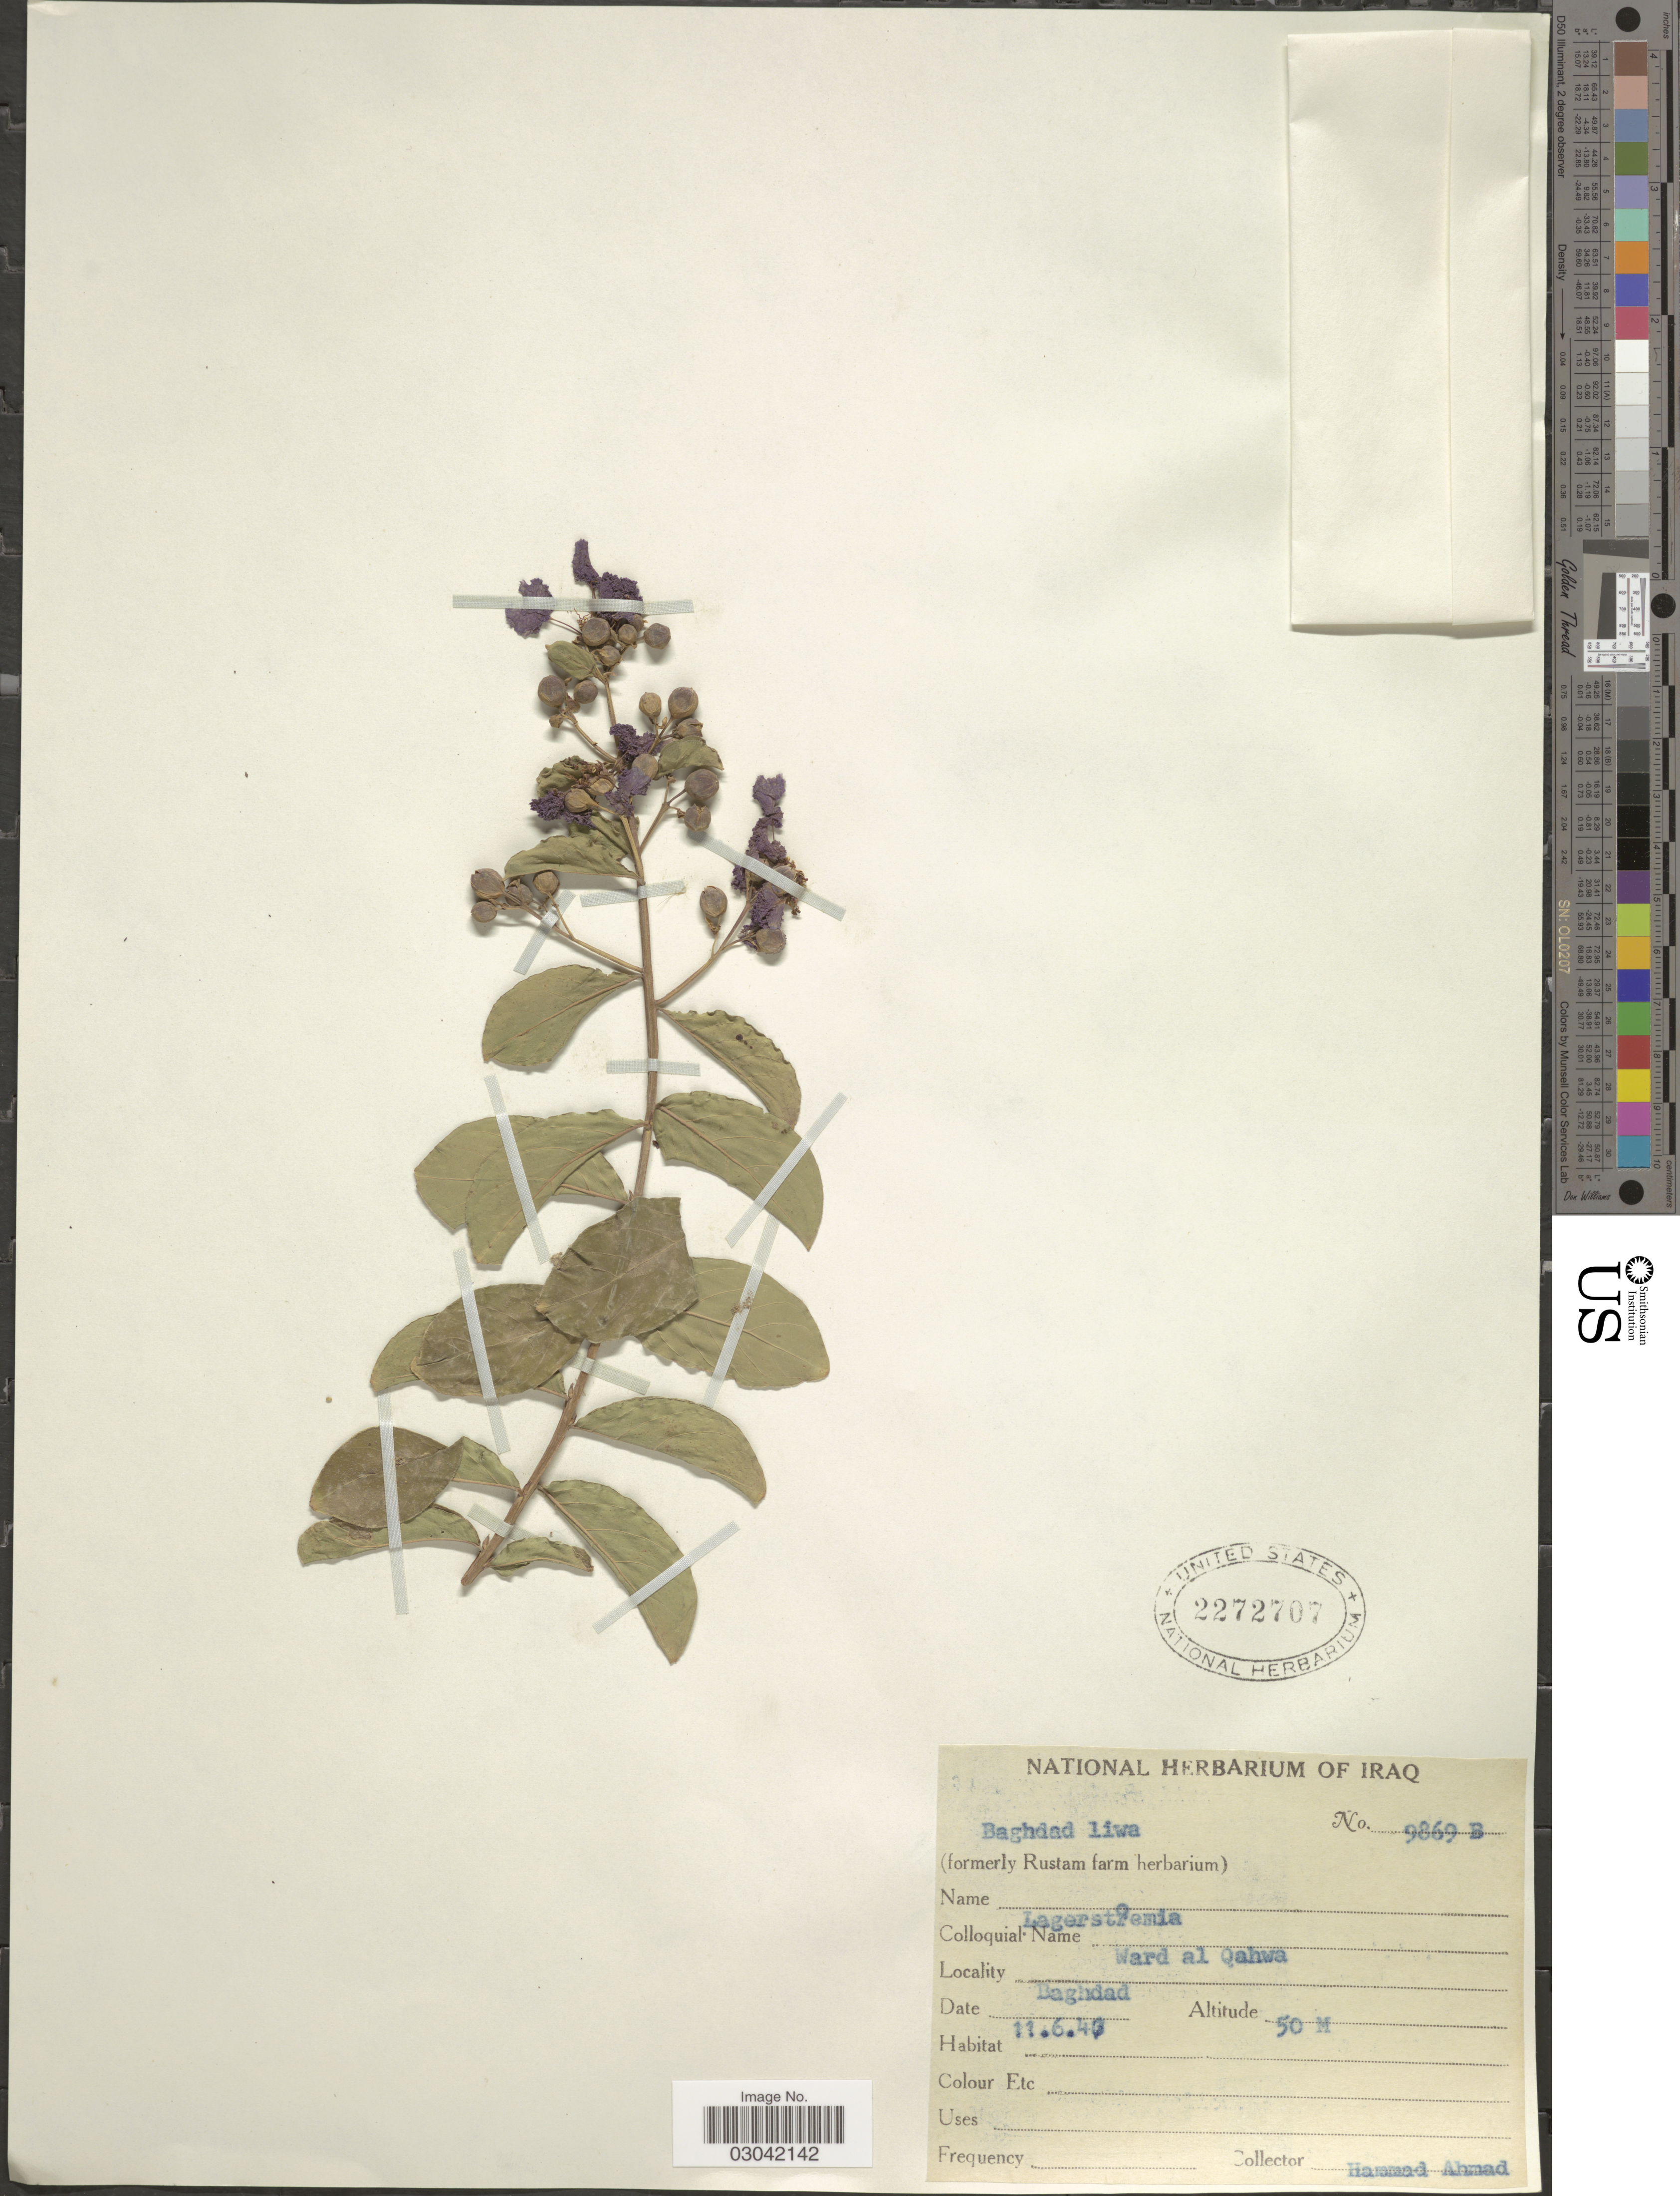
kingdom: Plantae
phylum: Tracheophyta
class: Magnoliopsida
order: Myrtales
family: Lythraceae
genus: Lagerstroemia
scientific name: Lagerstroemia sp.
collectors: H. Ahmad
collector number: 9869 B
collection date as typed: Transcribed d/m/y: 11/6/47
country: Iraq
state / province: Baghdad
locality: Baghdad liwa. Ward al Qahwa.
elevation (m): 50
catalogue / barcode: US 2272707